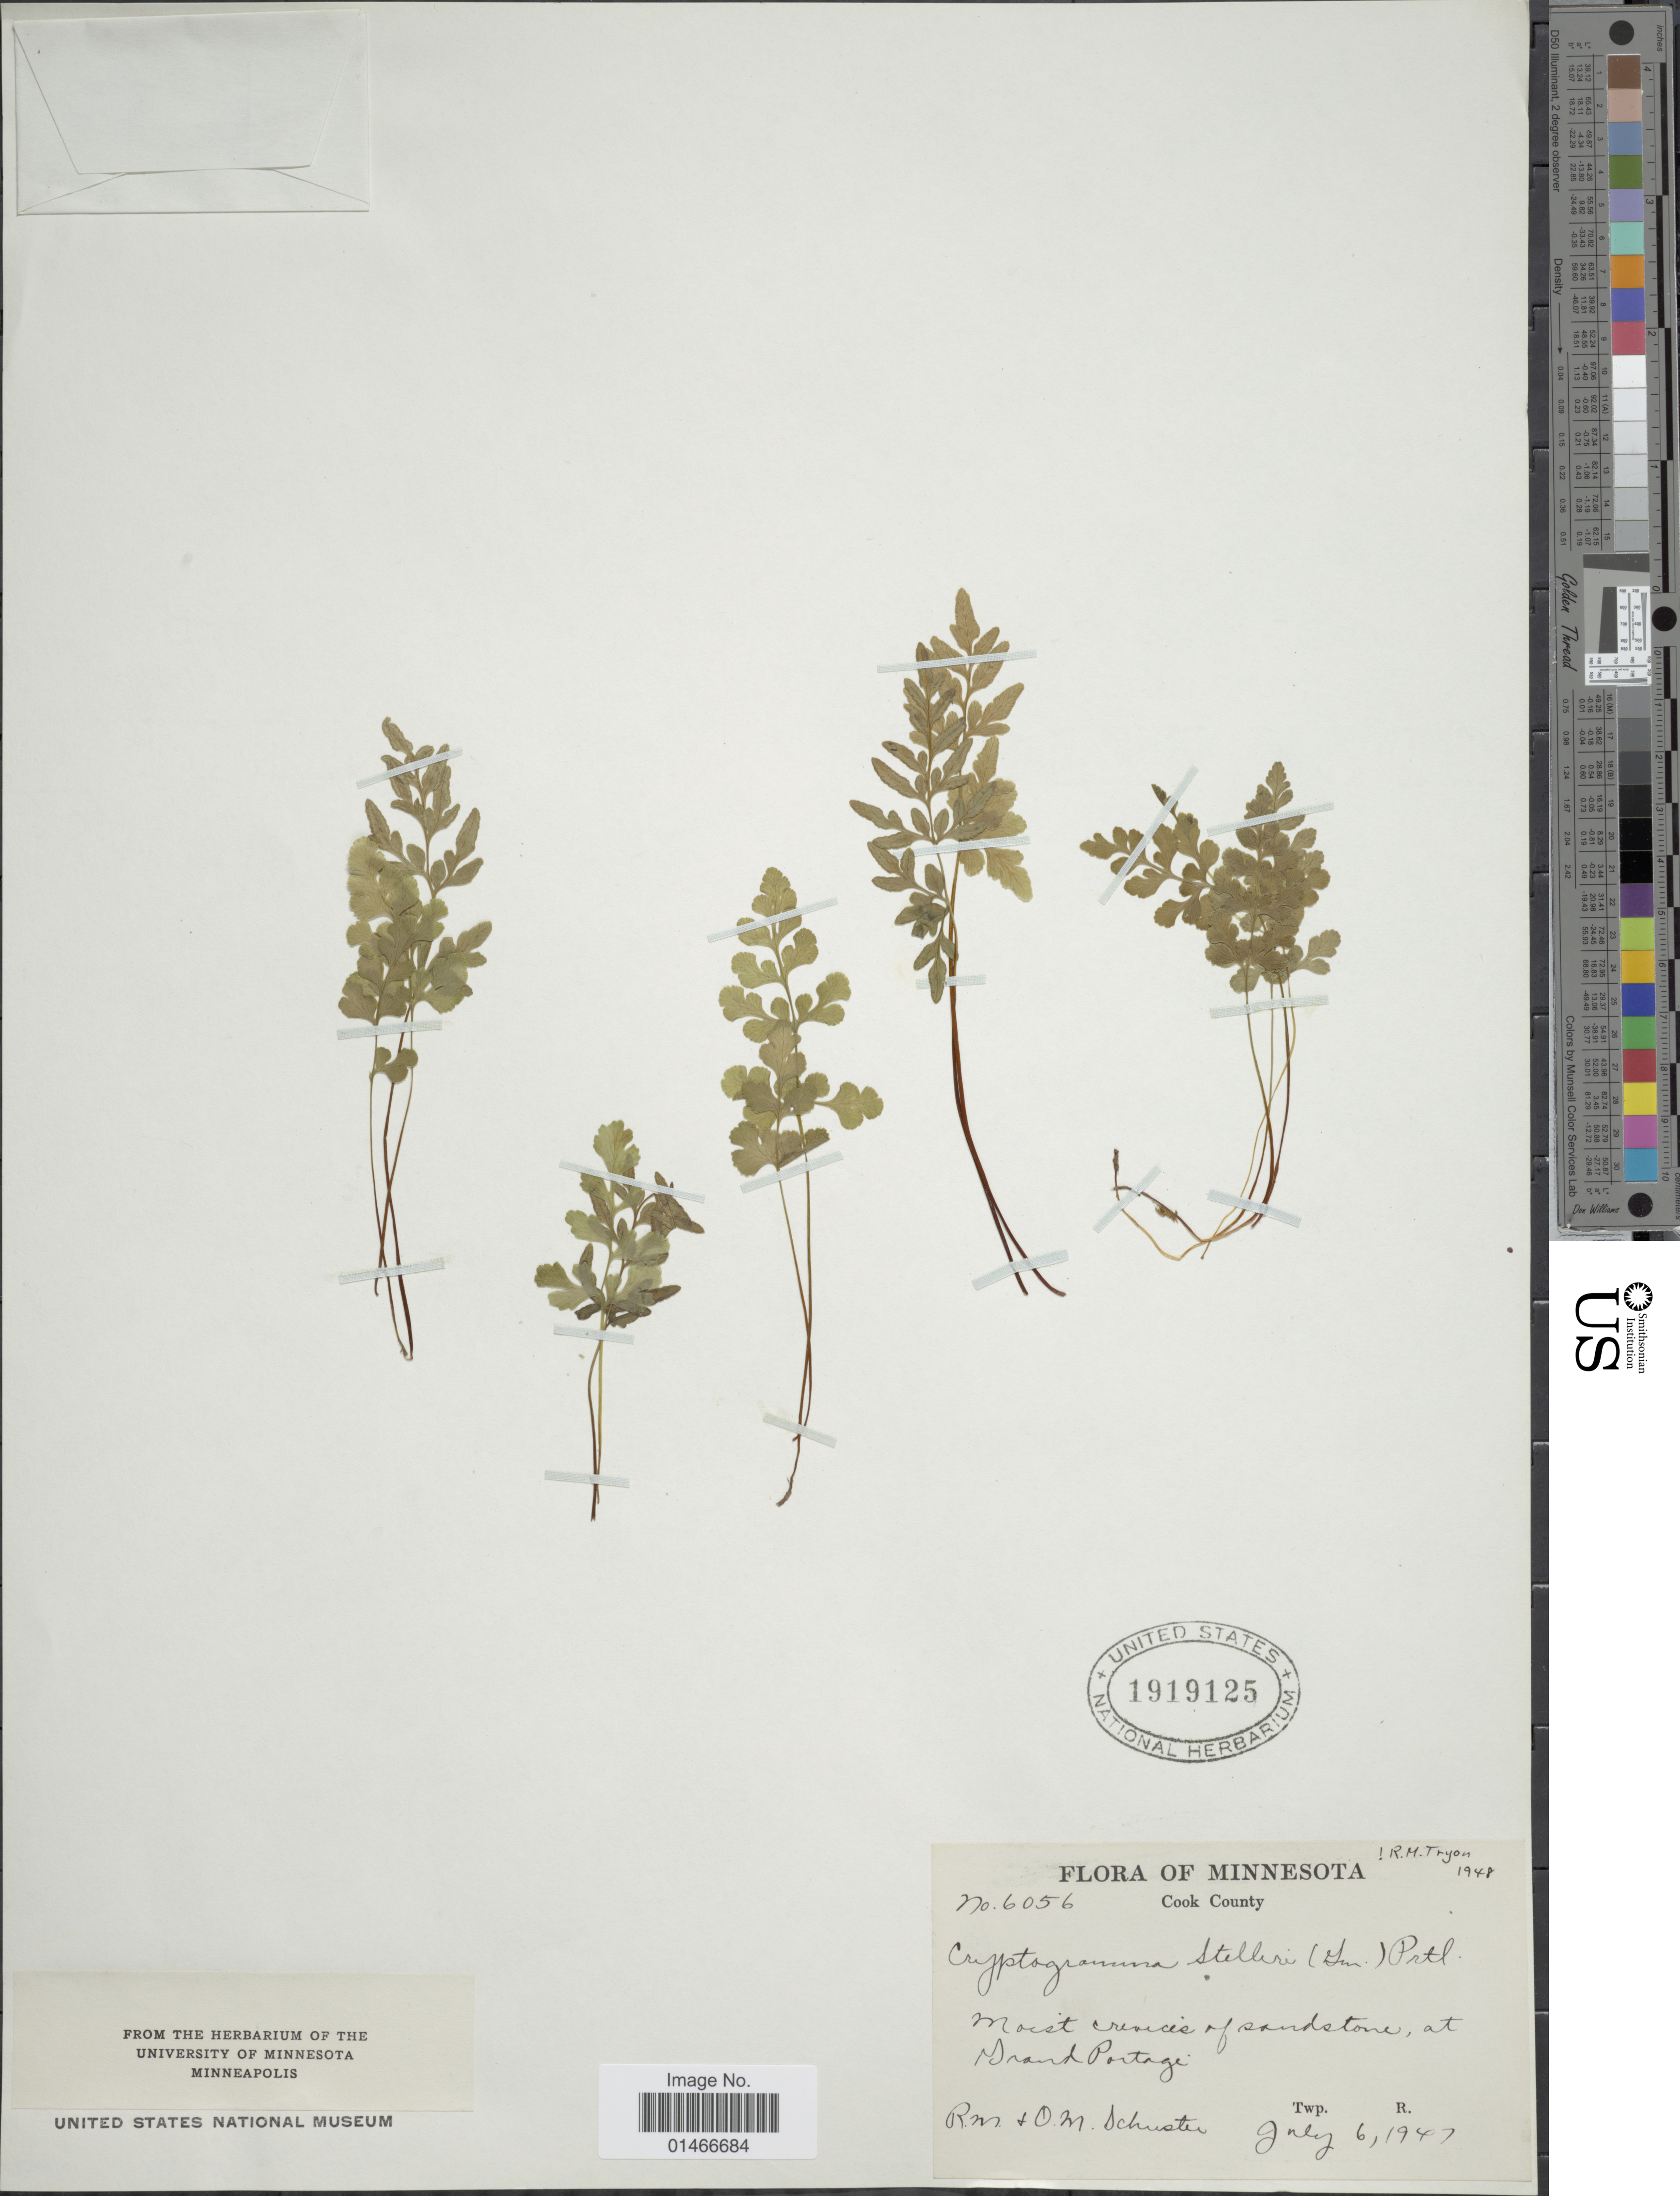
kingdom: Plantae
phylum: Tracheophyta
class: Polypodiopsida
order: Polypodiales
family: Pteridaceae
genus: Cryptogramma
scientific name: Cryptogramma stelleri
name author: (S.G. Gmel.) Prantl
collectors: R. M. Schuster & O. Schuster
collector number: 6056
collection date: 1947-07-06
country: United States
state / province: Minnesota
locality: Cook County. At Grand Portage.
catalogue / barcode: US 1919125